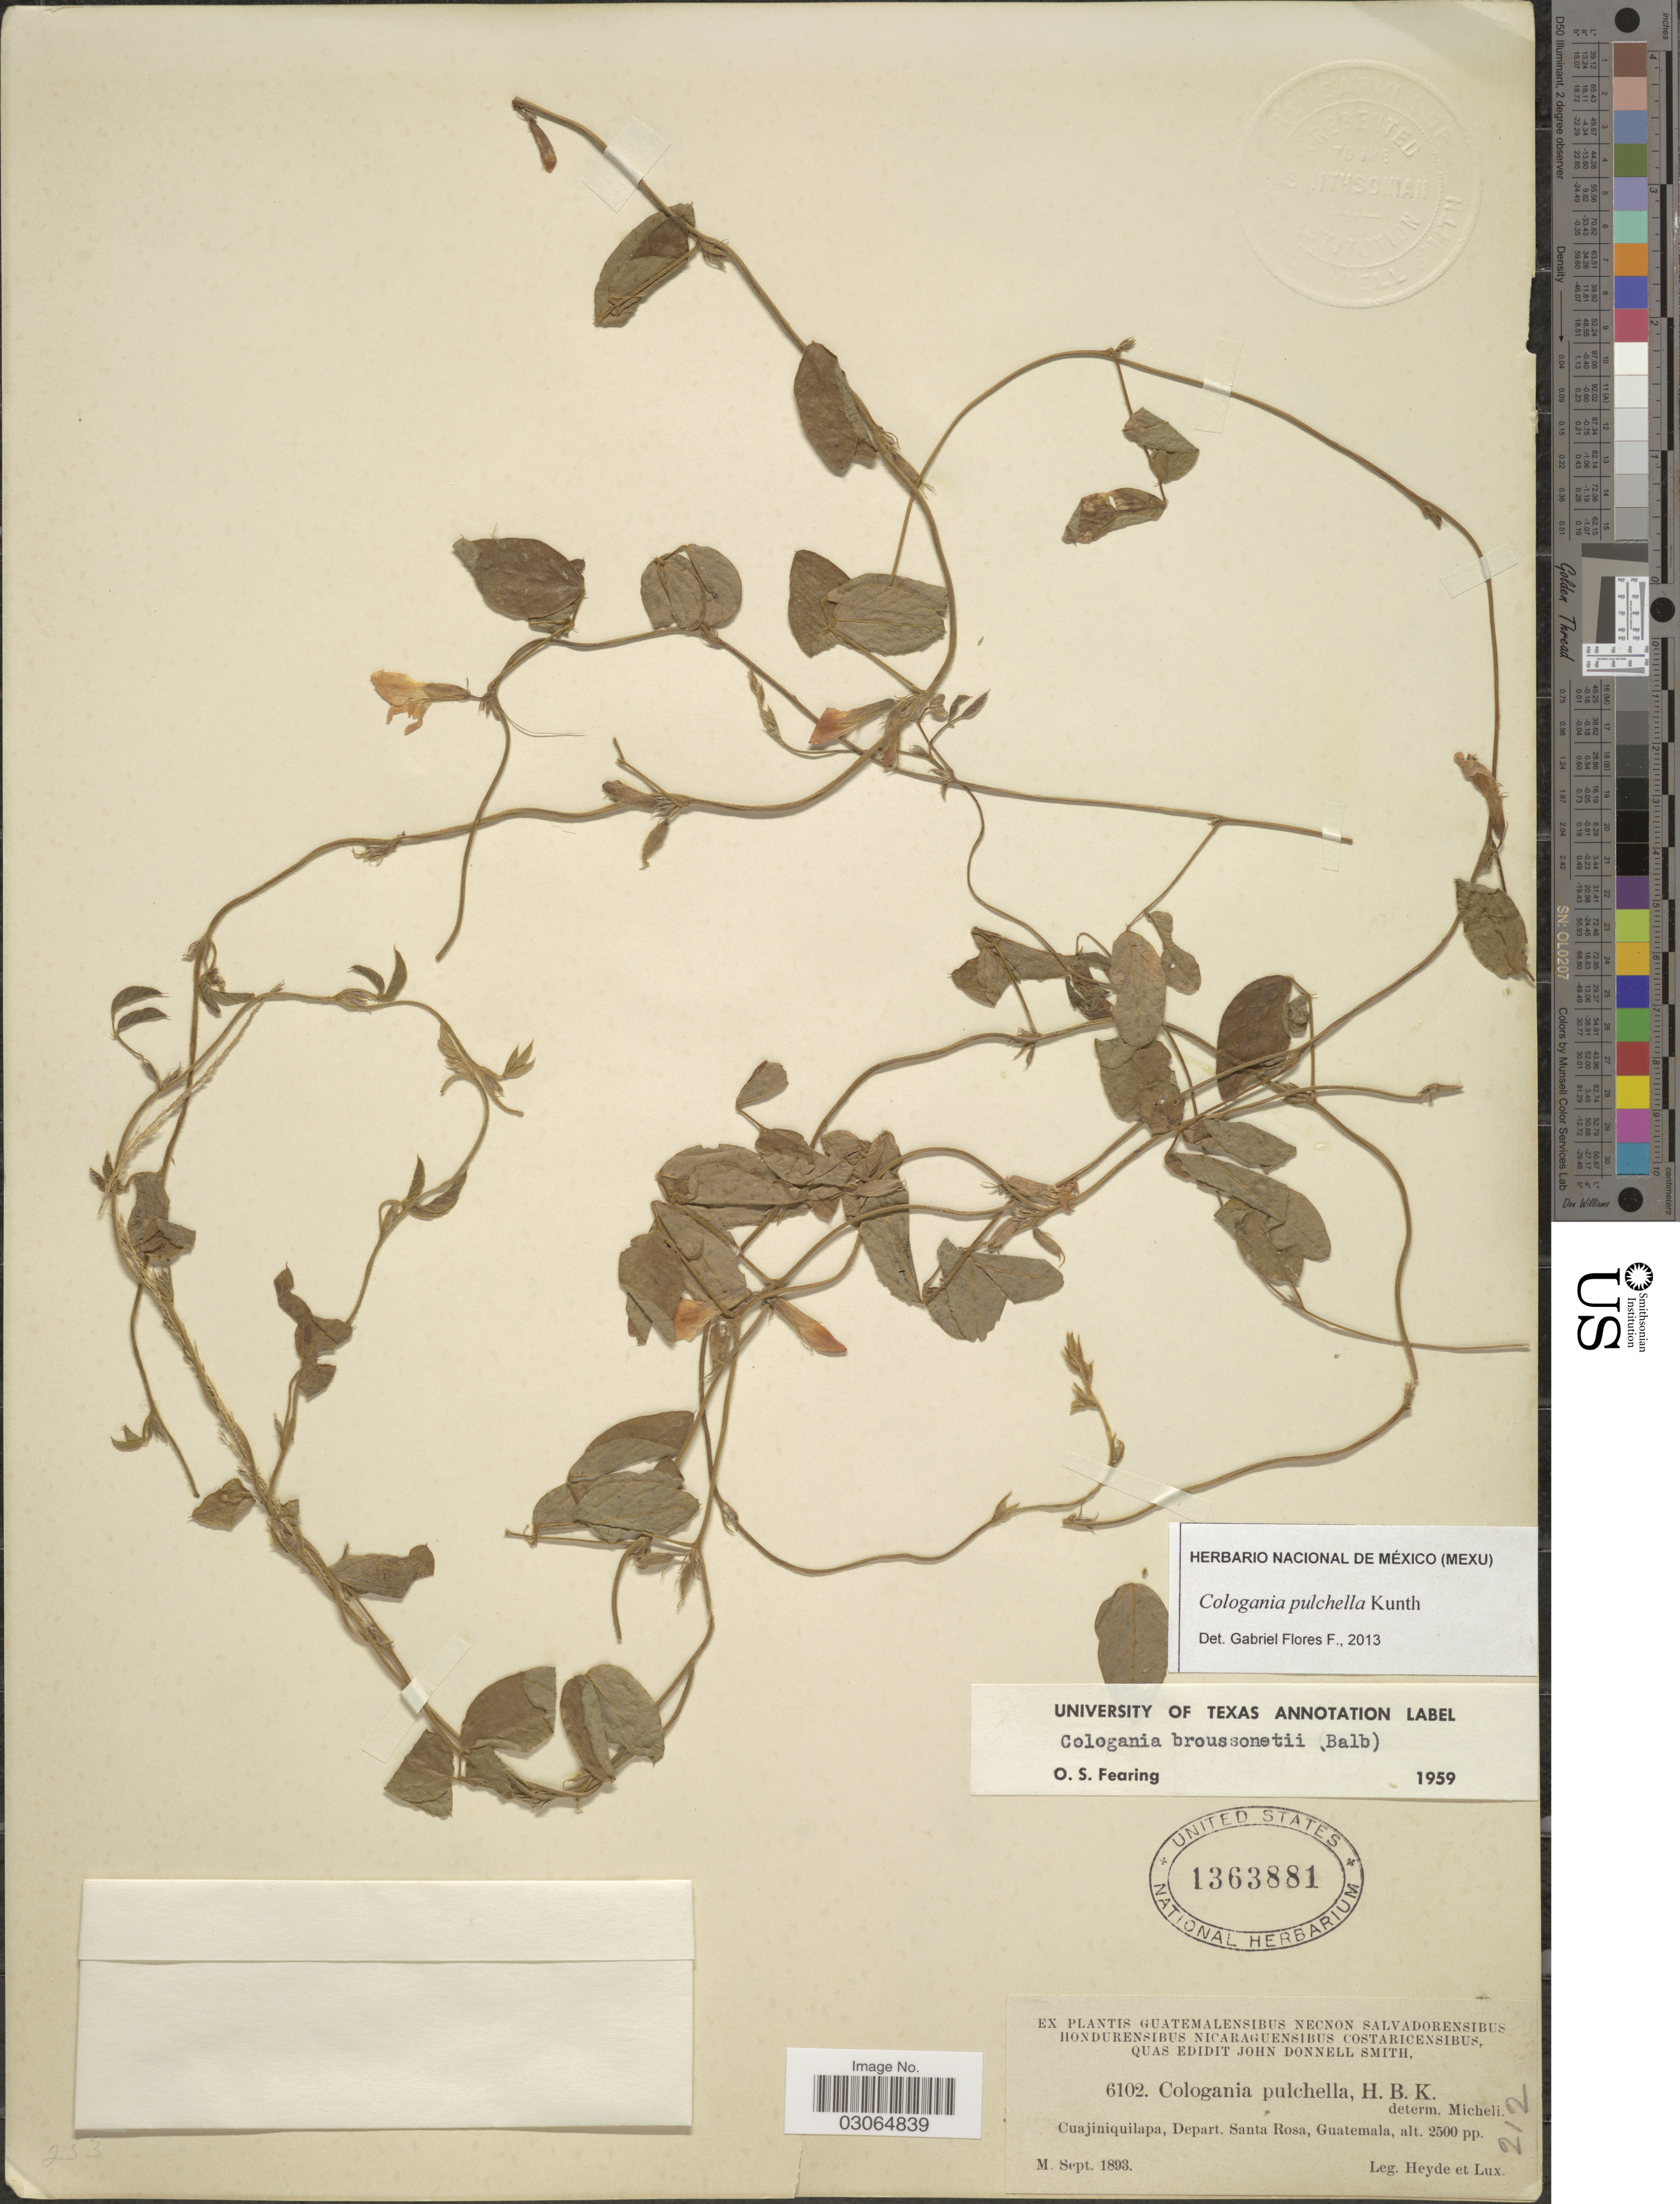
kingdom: Plantae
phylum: Tracheophyta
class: Magnoliopsida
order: Fabales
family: Fabaceae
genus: Cologania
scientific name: Cologania broussonetii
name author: (Balb.) DC.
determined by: Fearing, O. S.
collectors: Heyde & Lux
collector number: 6102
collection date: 1893-09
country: Guatemala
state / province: Santa Rosa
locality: Cuajiniquilapa, Depart. Santa Rosa.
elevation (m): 762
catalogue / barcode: US 1363881